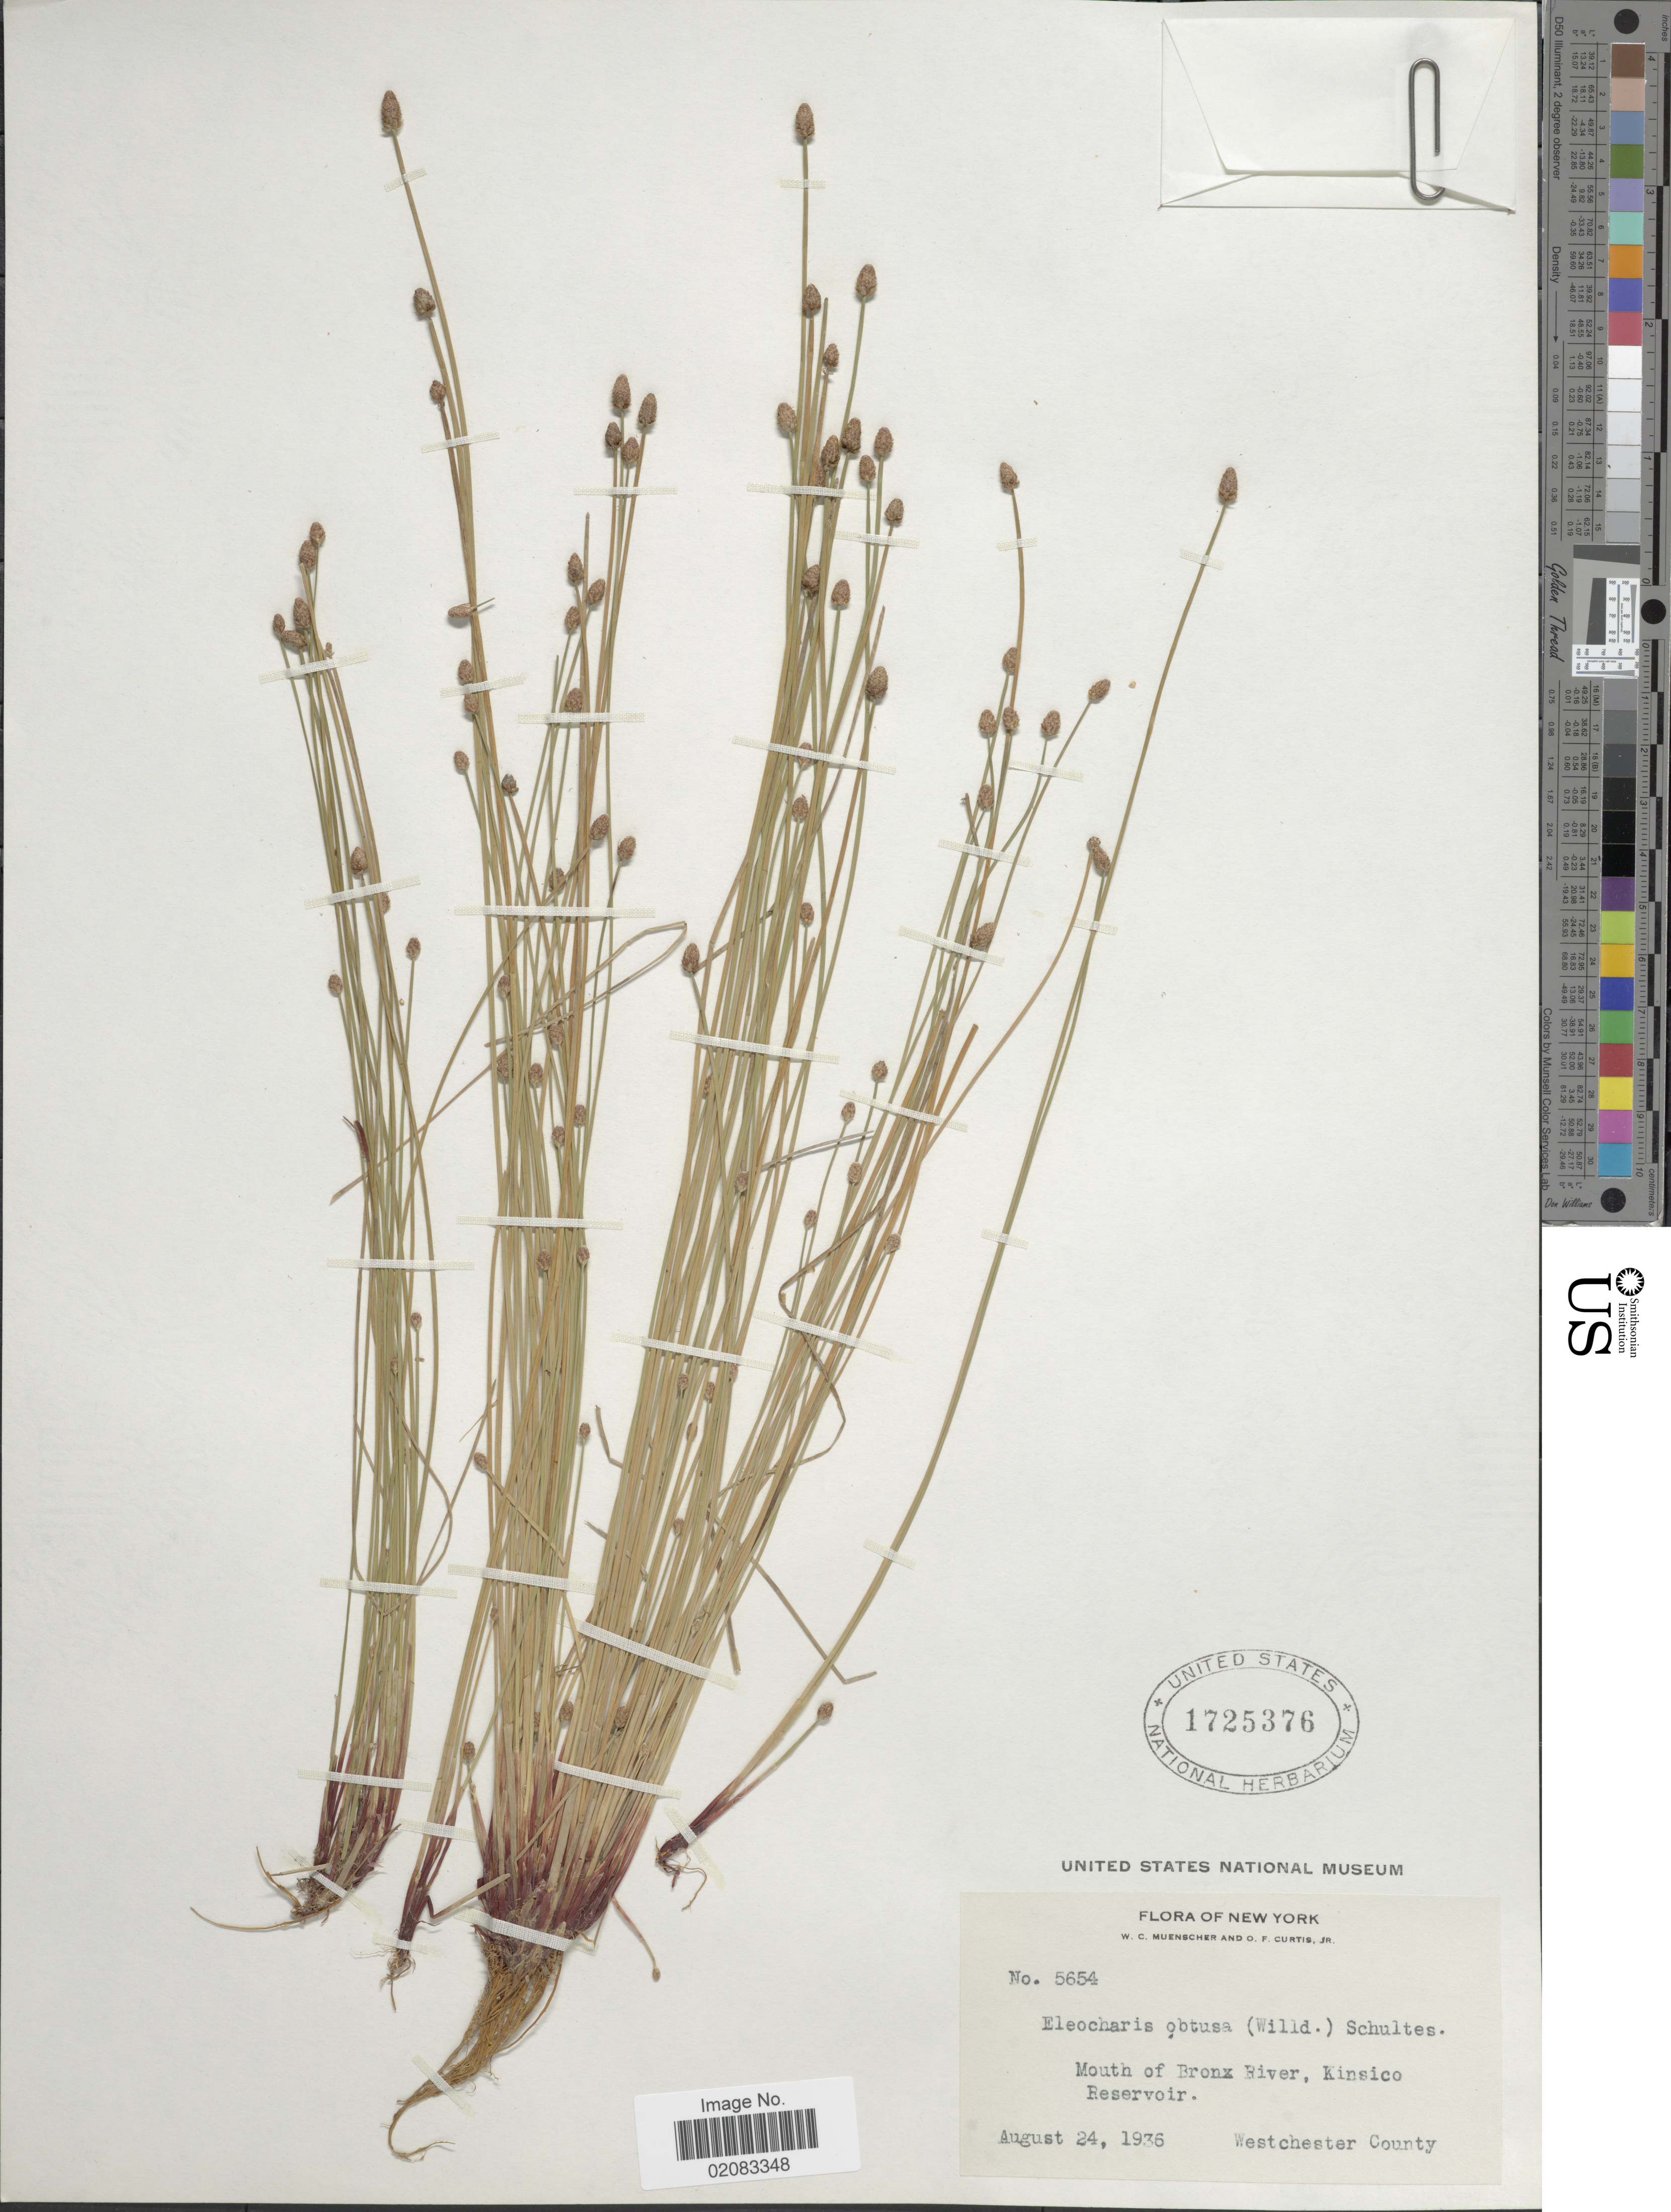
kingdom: Plantae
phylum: Tracheophyta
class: Liliopsida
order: Poales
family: Cyperaceae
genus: Eleocharis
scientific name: Eleocharis obtusa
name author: (Willd.) Schult.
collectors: W. Muenscher & O. Curtis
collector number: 5654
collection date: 1936-08-24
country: United States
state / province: New York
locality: Mouth of Bron River, Kinsico Reservoir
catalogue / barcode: US 1725376